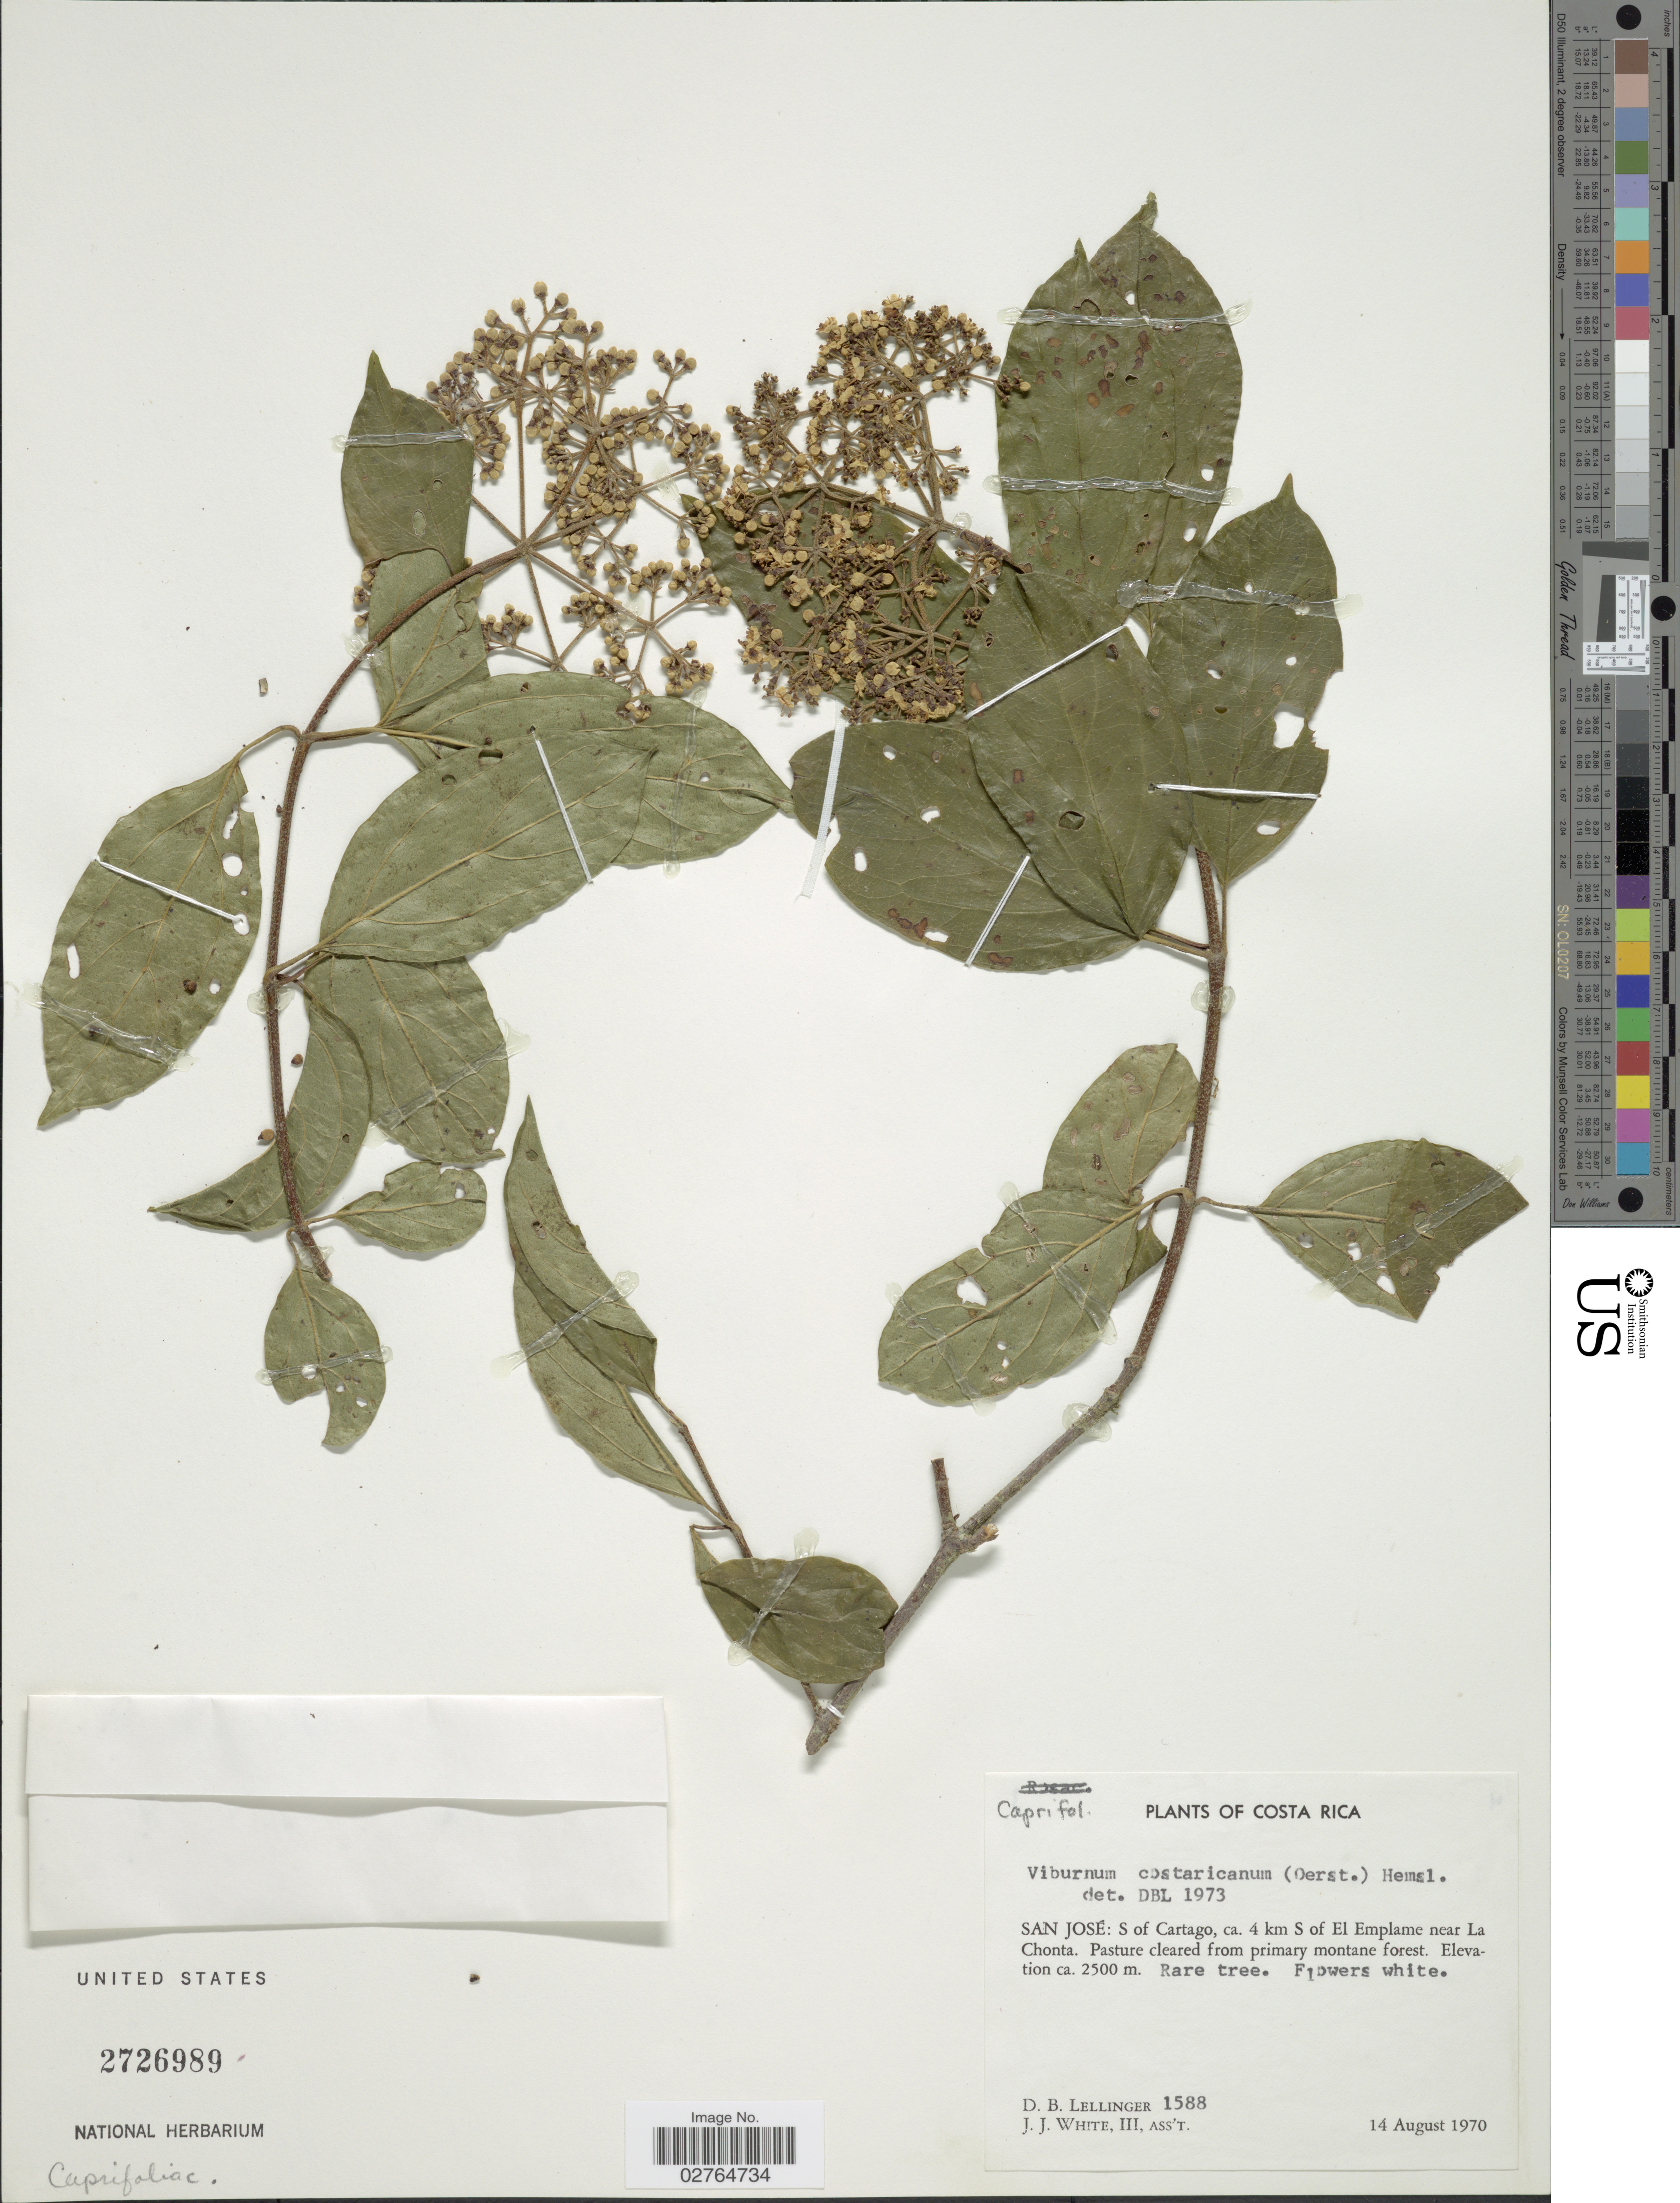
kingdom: Plantae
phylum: Tracheophyta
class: Magnoliopsida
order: Dipsacales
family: Viburnaceae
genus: Viburnum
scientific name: Viburnum costaricanum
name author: (Oerst.) Hemsl.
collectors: D. B. Lellinger & J. J. White III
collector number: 1588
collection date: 1970-08-14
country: Costa Rica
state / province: San José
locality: S of Cartago, ca. 4 km S of El Emplame near La Chonta.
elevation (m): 2500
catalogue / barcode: US 2726989